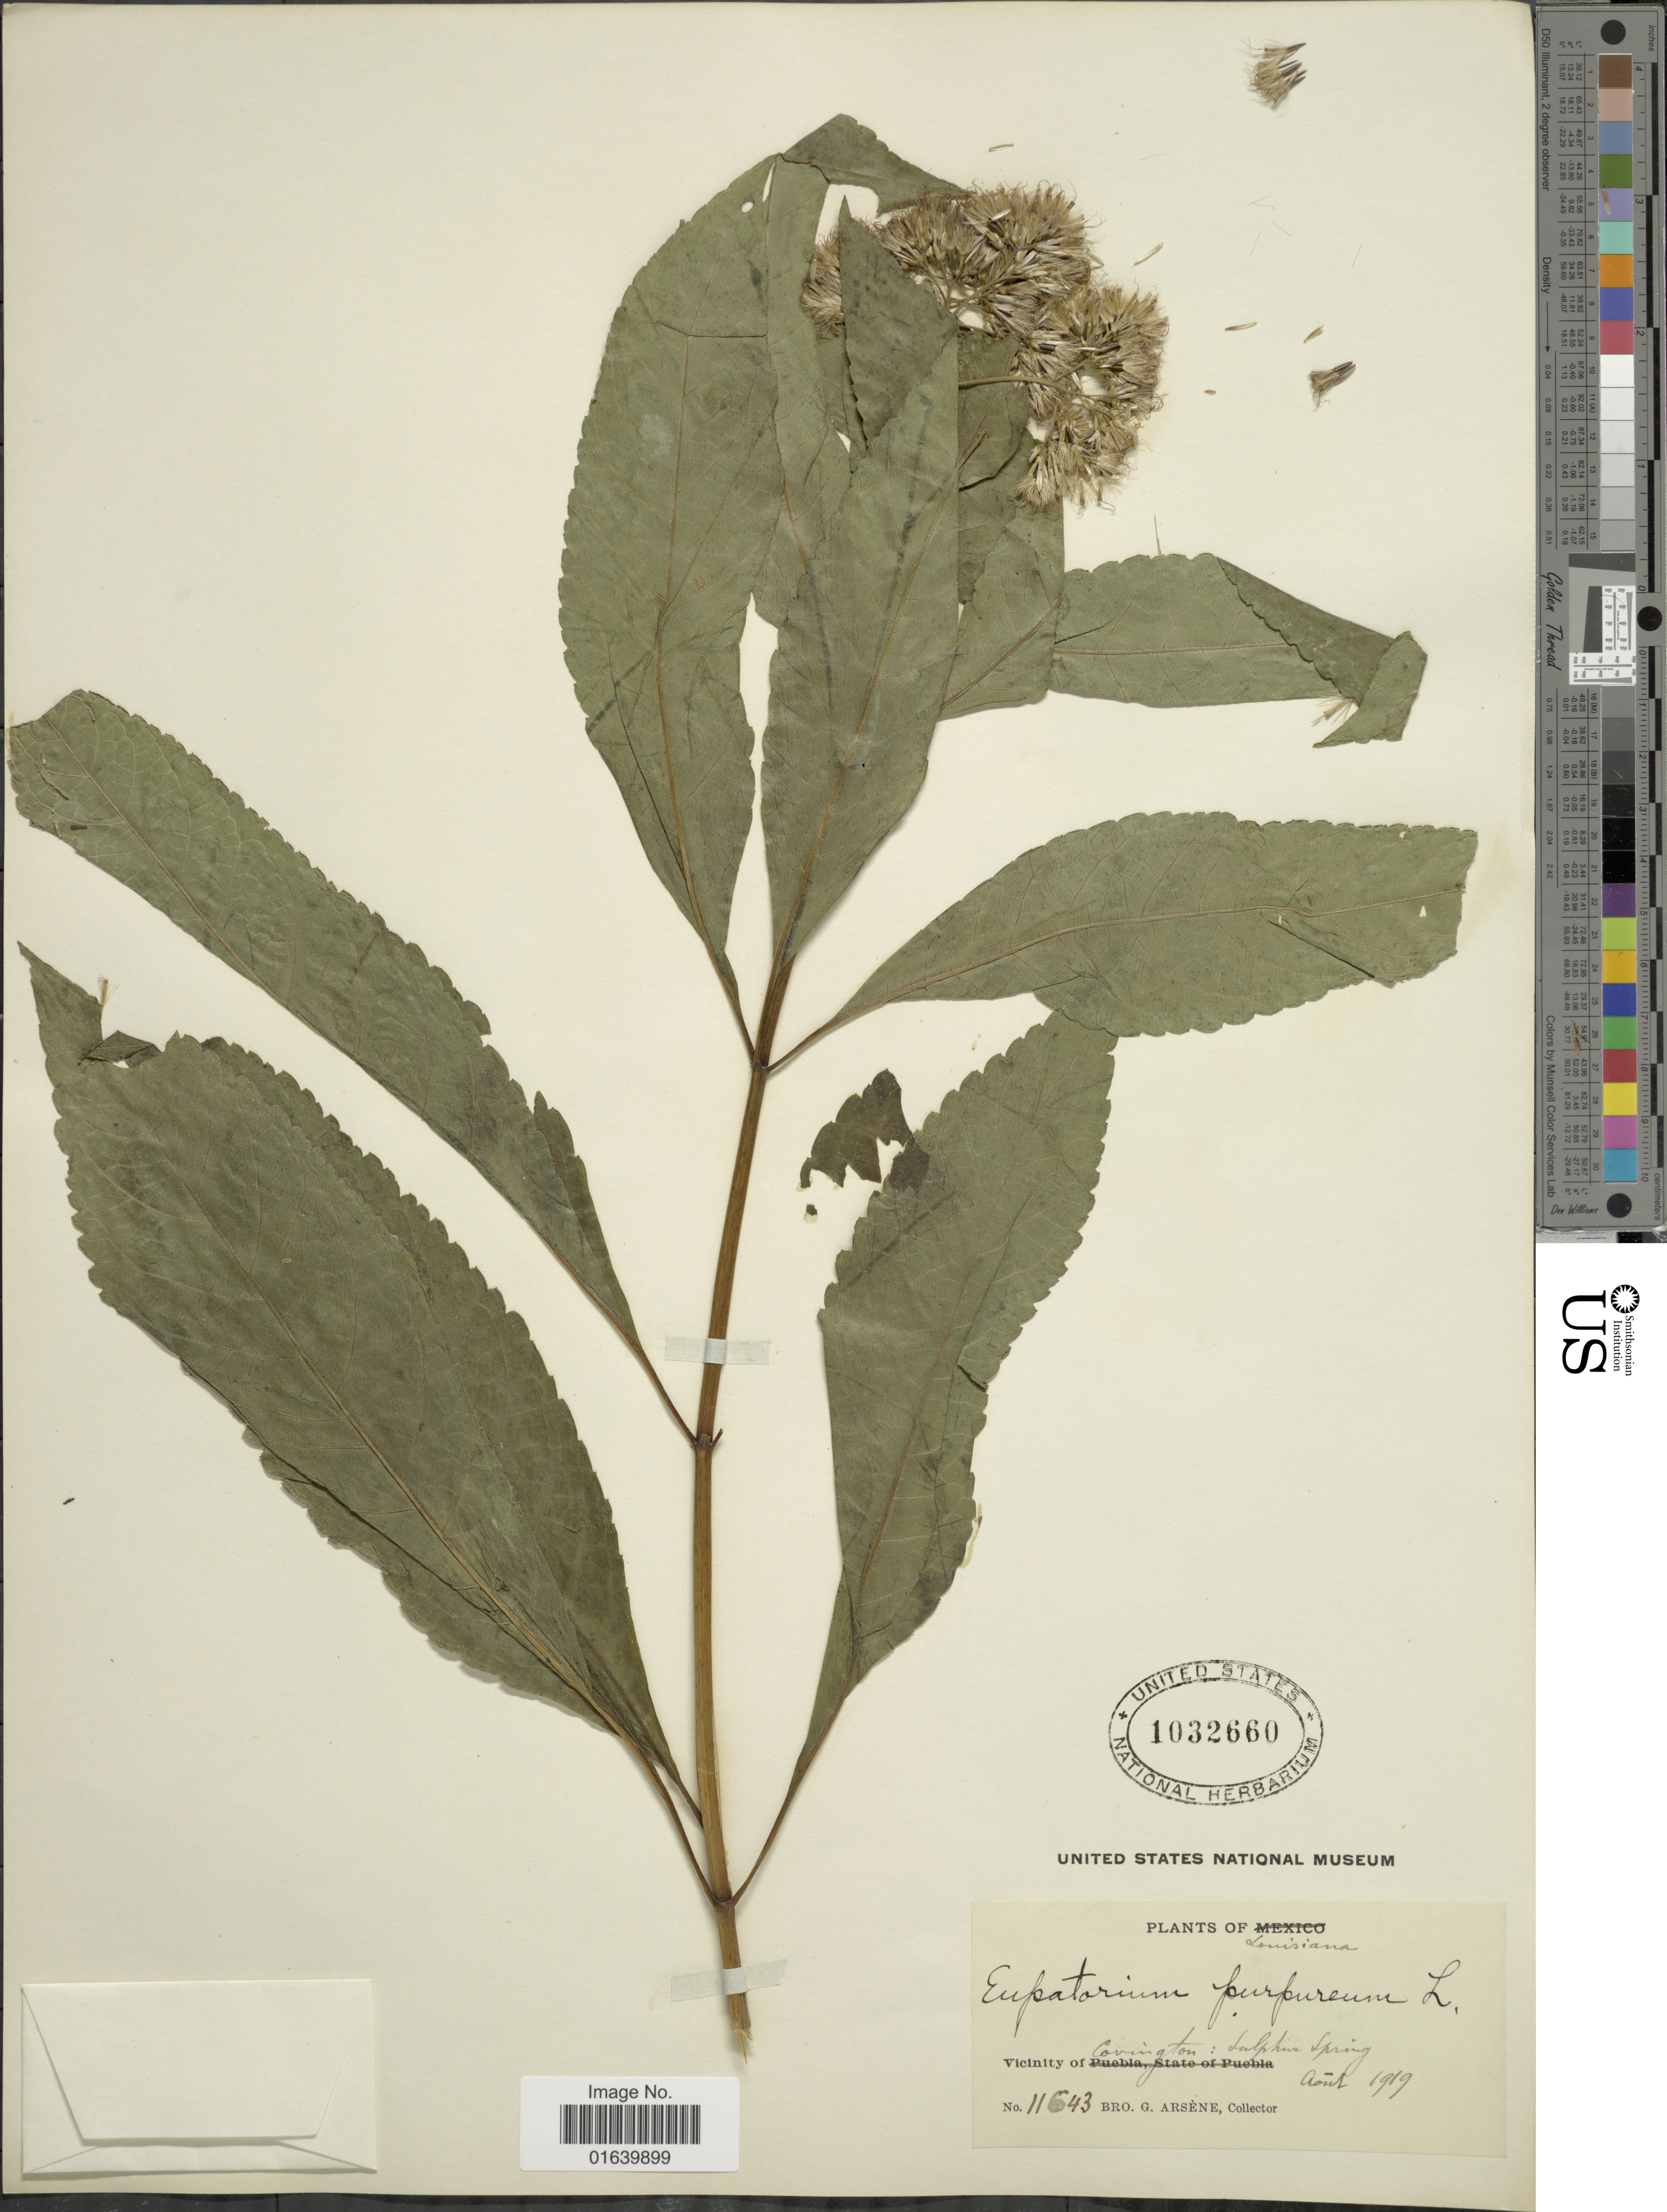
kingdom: Plantae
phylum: Tracheophyta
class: Magnoliopsida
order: Asterales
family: Asteraceae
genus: Eupatorium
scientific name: Eupatorium purpureum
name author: (L.) E.E. Lamont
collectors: Bro. G. Arsène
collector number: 11543*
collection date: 1919-08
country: United States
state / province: Louisiana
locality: Louisiane, Vicinity of Covington: Lulphur Spring.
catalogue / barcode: US 1032660